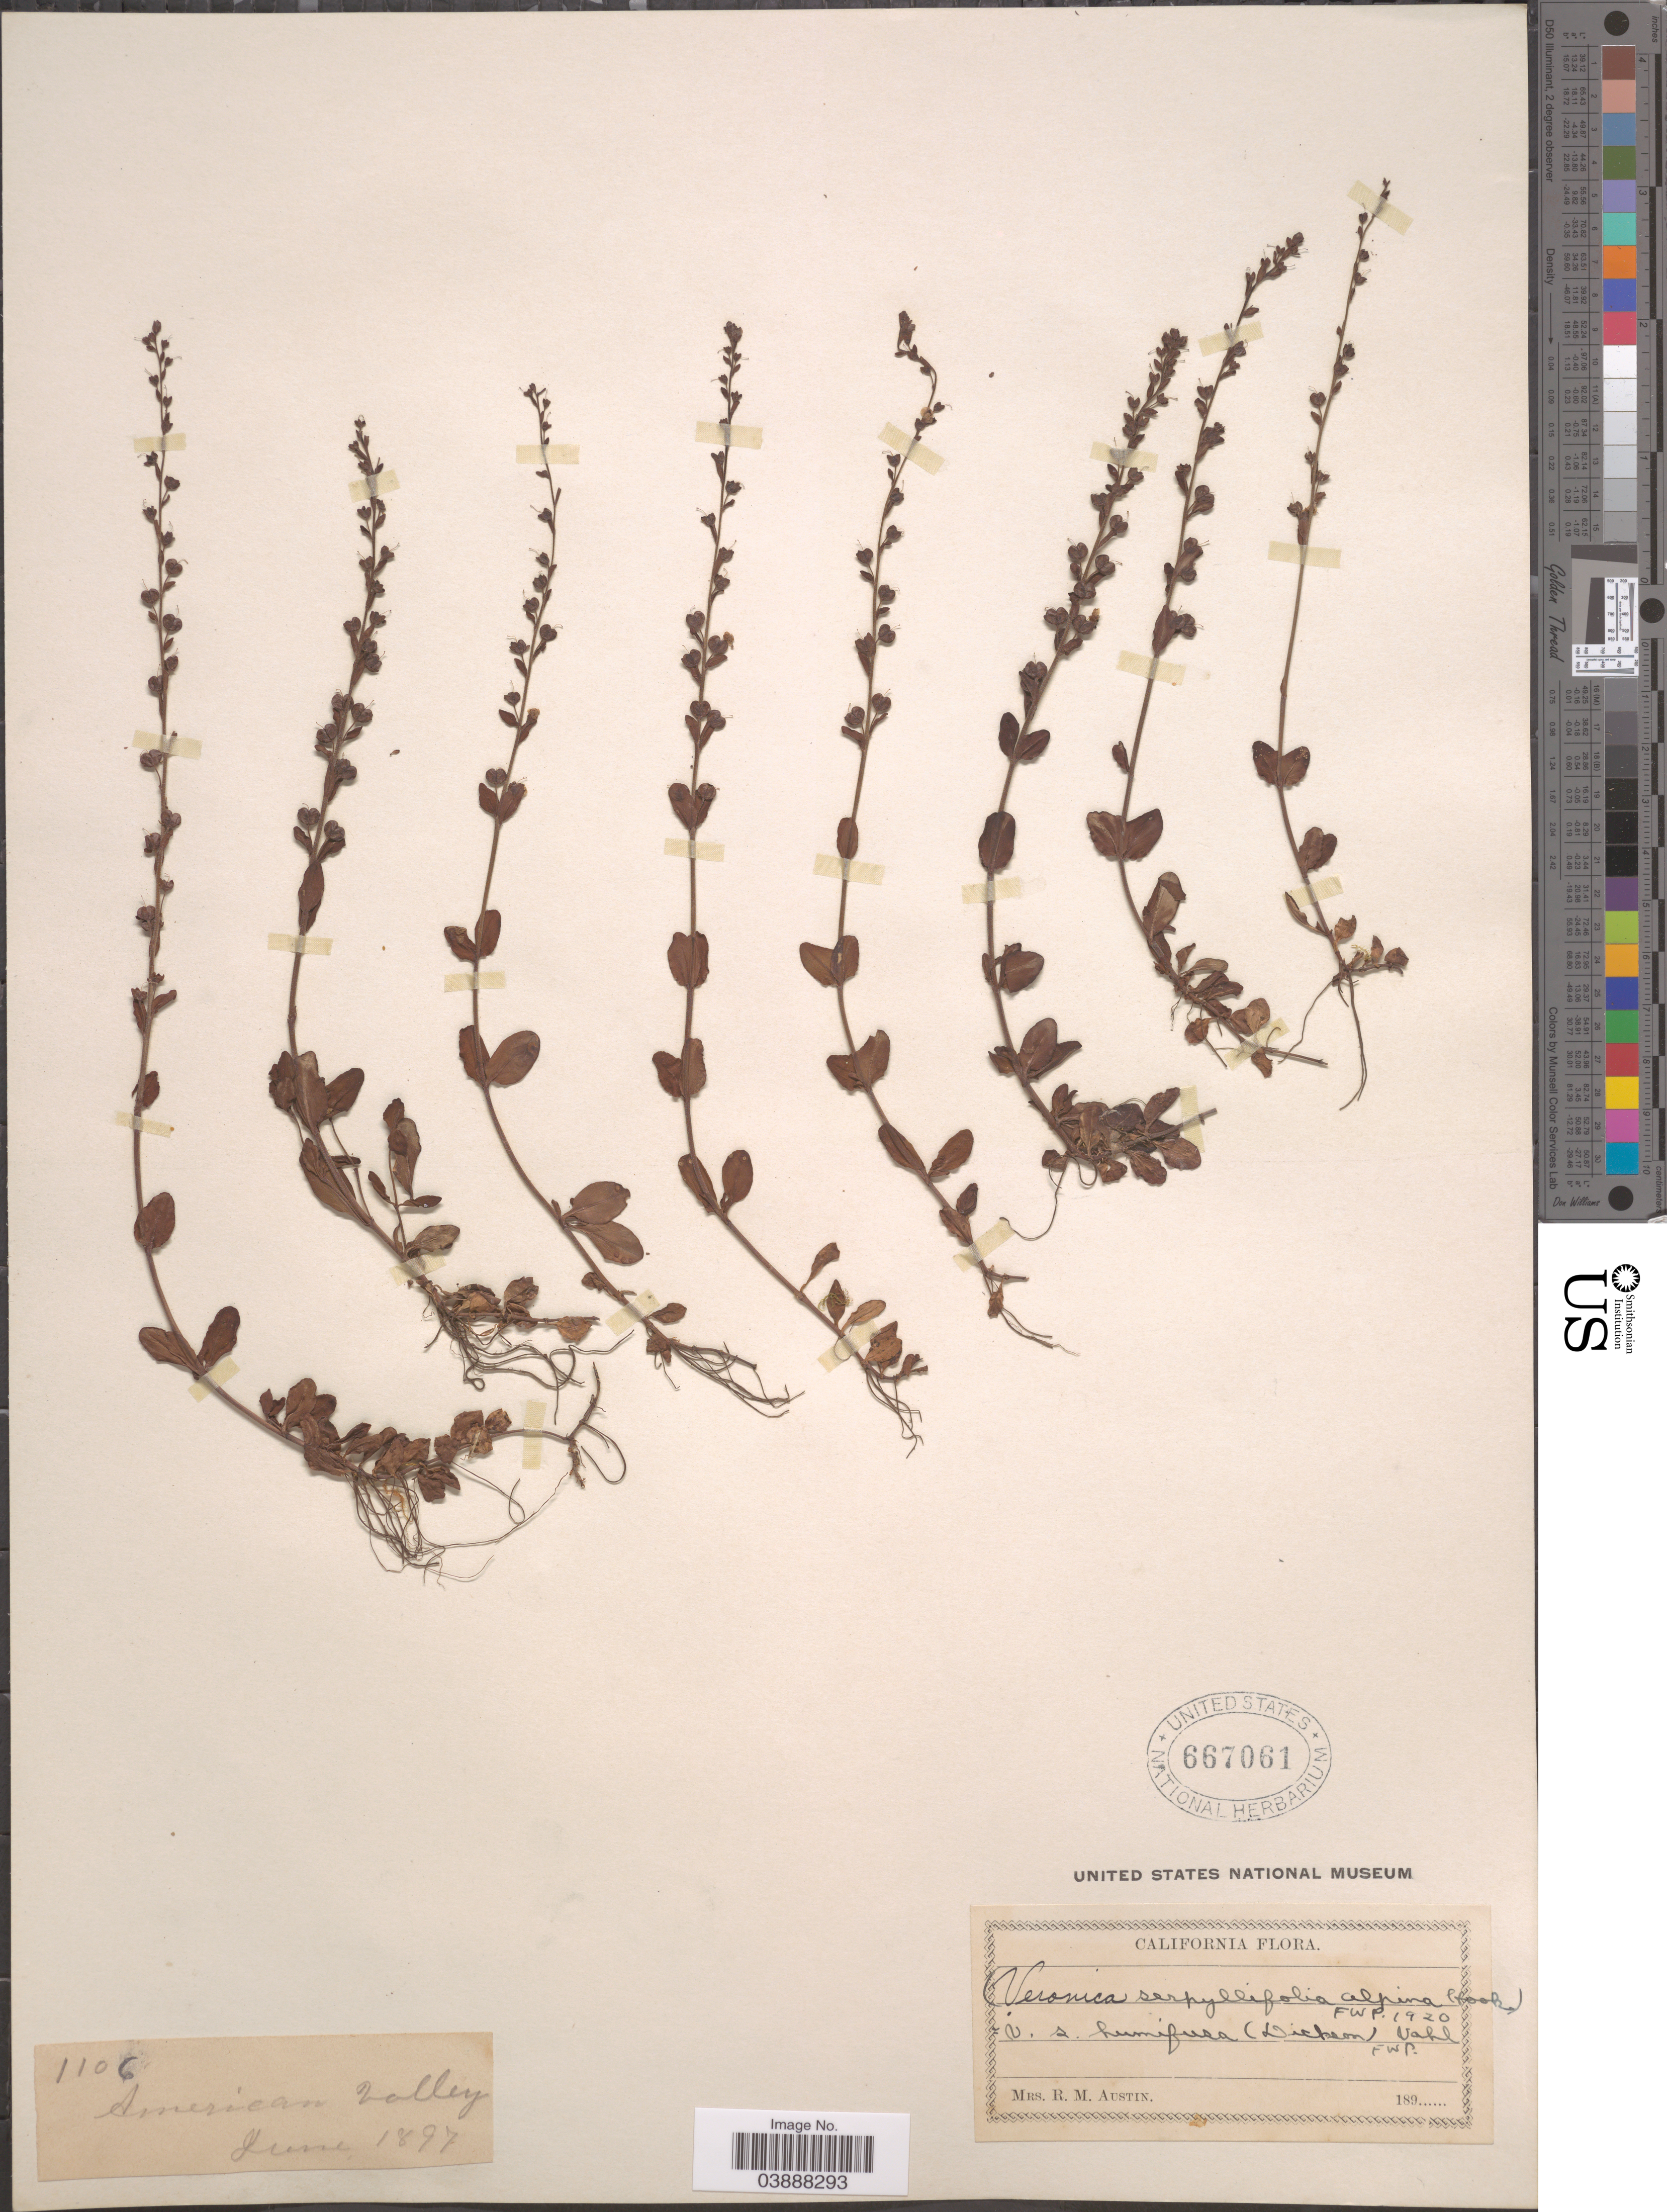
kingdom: Plantae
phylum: Tracheophyta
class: Magnoliopsida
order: Lamiales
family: Plantaginaceae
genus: Veronica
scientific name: Veronica serpyllifolia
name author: L.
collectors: R. Austin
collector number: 1106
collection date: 1897-06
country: United States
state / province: California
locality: American Valley.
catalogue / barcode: US 667061